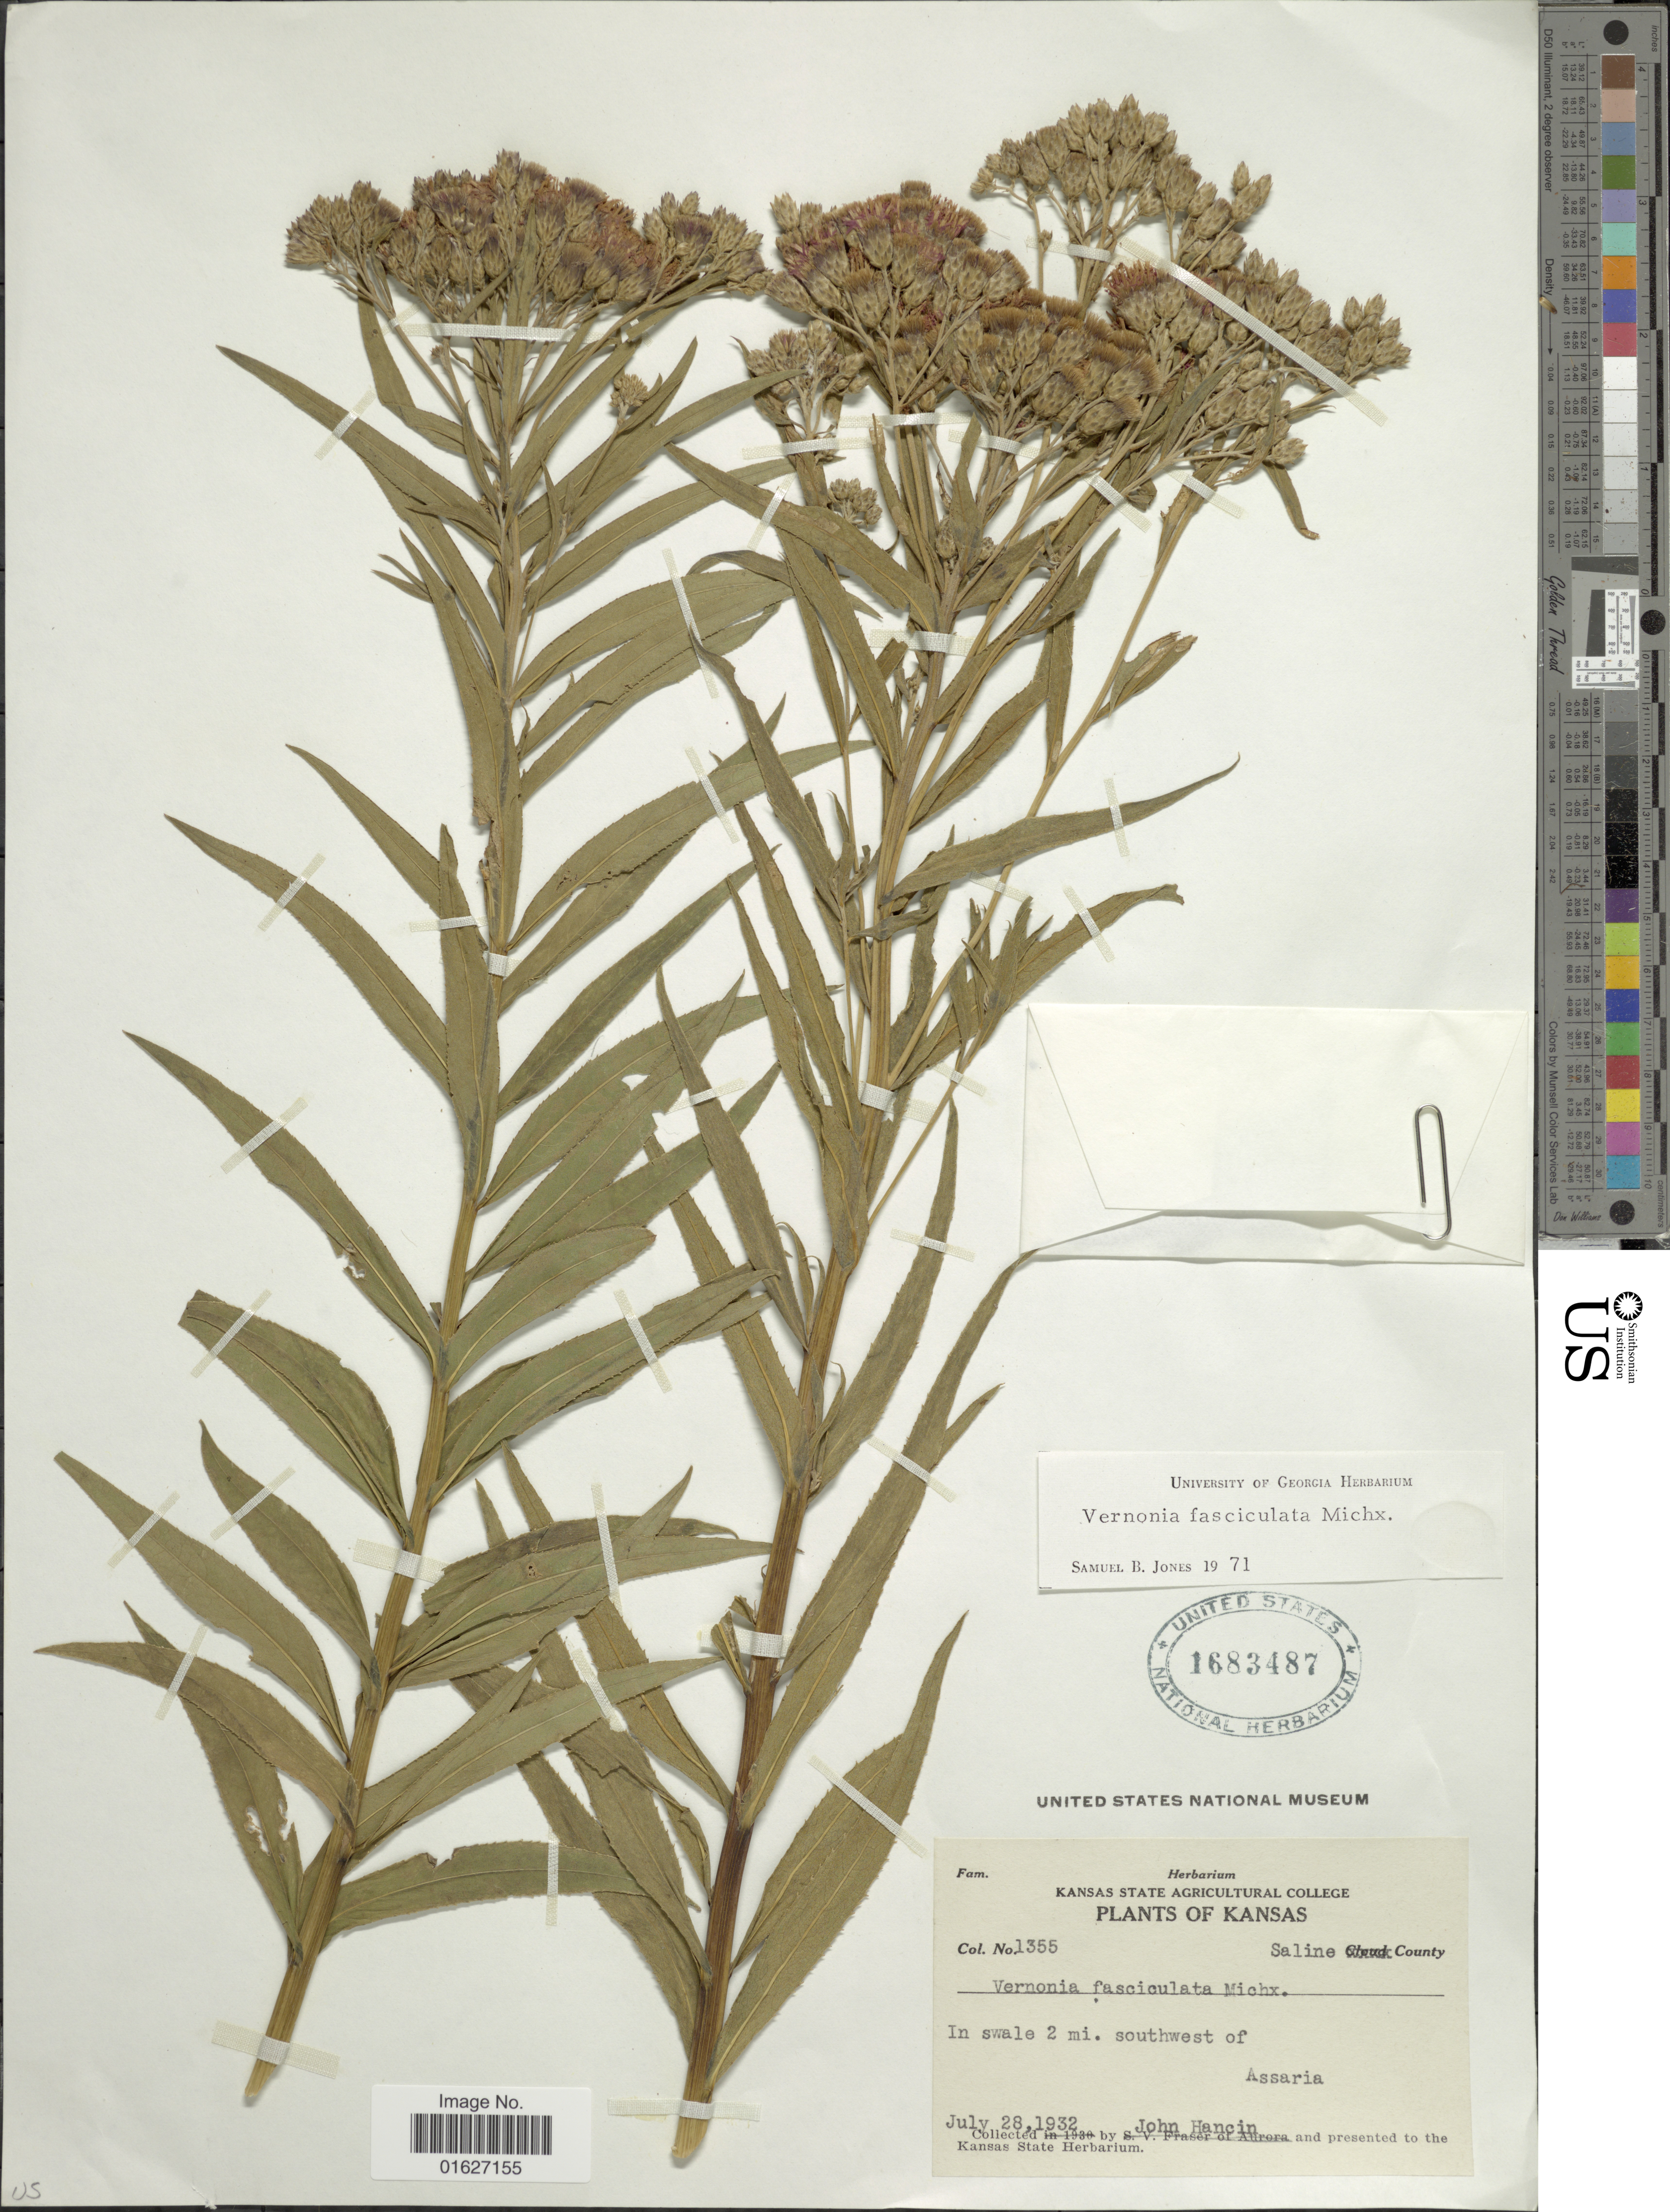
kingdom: Plantae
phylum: Tracheophyta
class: Magnoliopsida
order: Asterales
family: Asteraceae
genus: Vernonia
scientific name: Vernonia fasciculata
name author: Michx.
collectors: J. Hancin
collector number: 1355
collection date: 1932-07-28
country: United States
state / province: Kansas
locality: Saline County, in swale 2 mi. southwest of Assaria.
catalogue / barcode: US 1683487